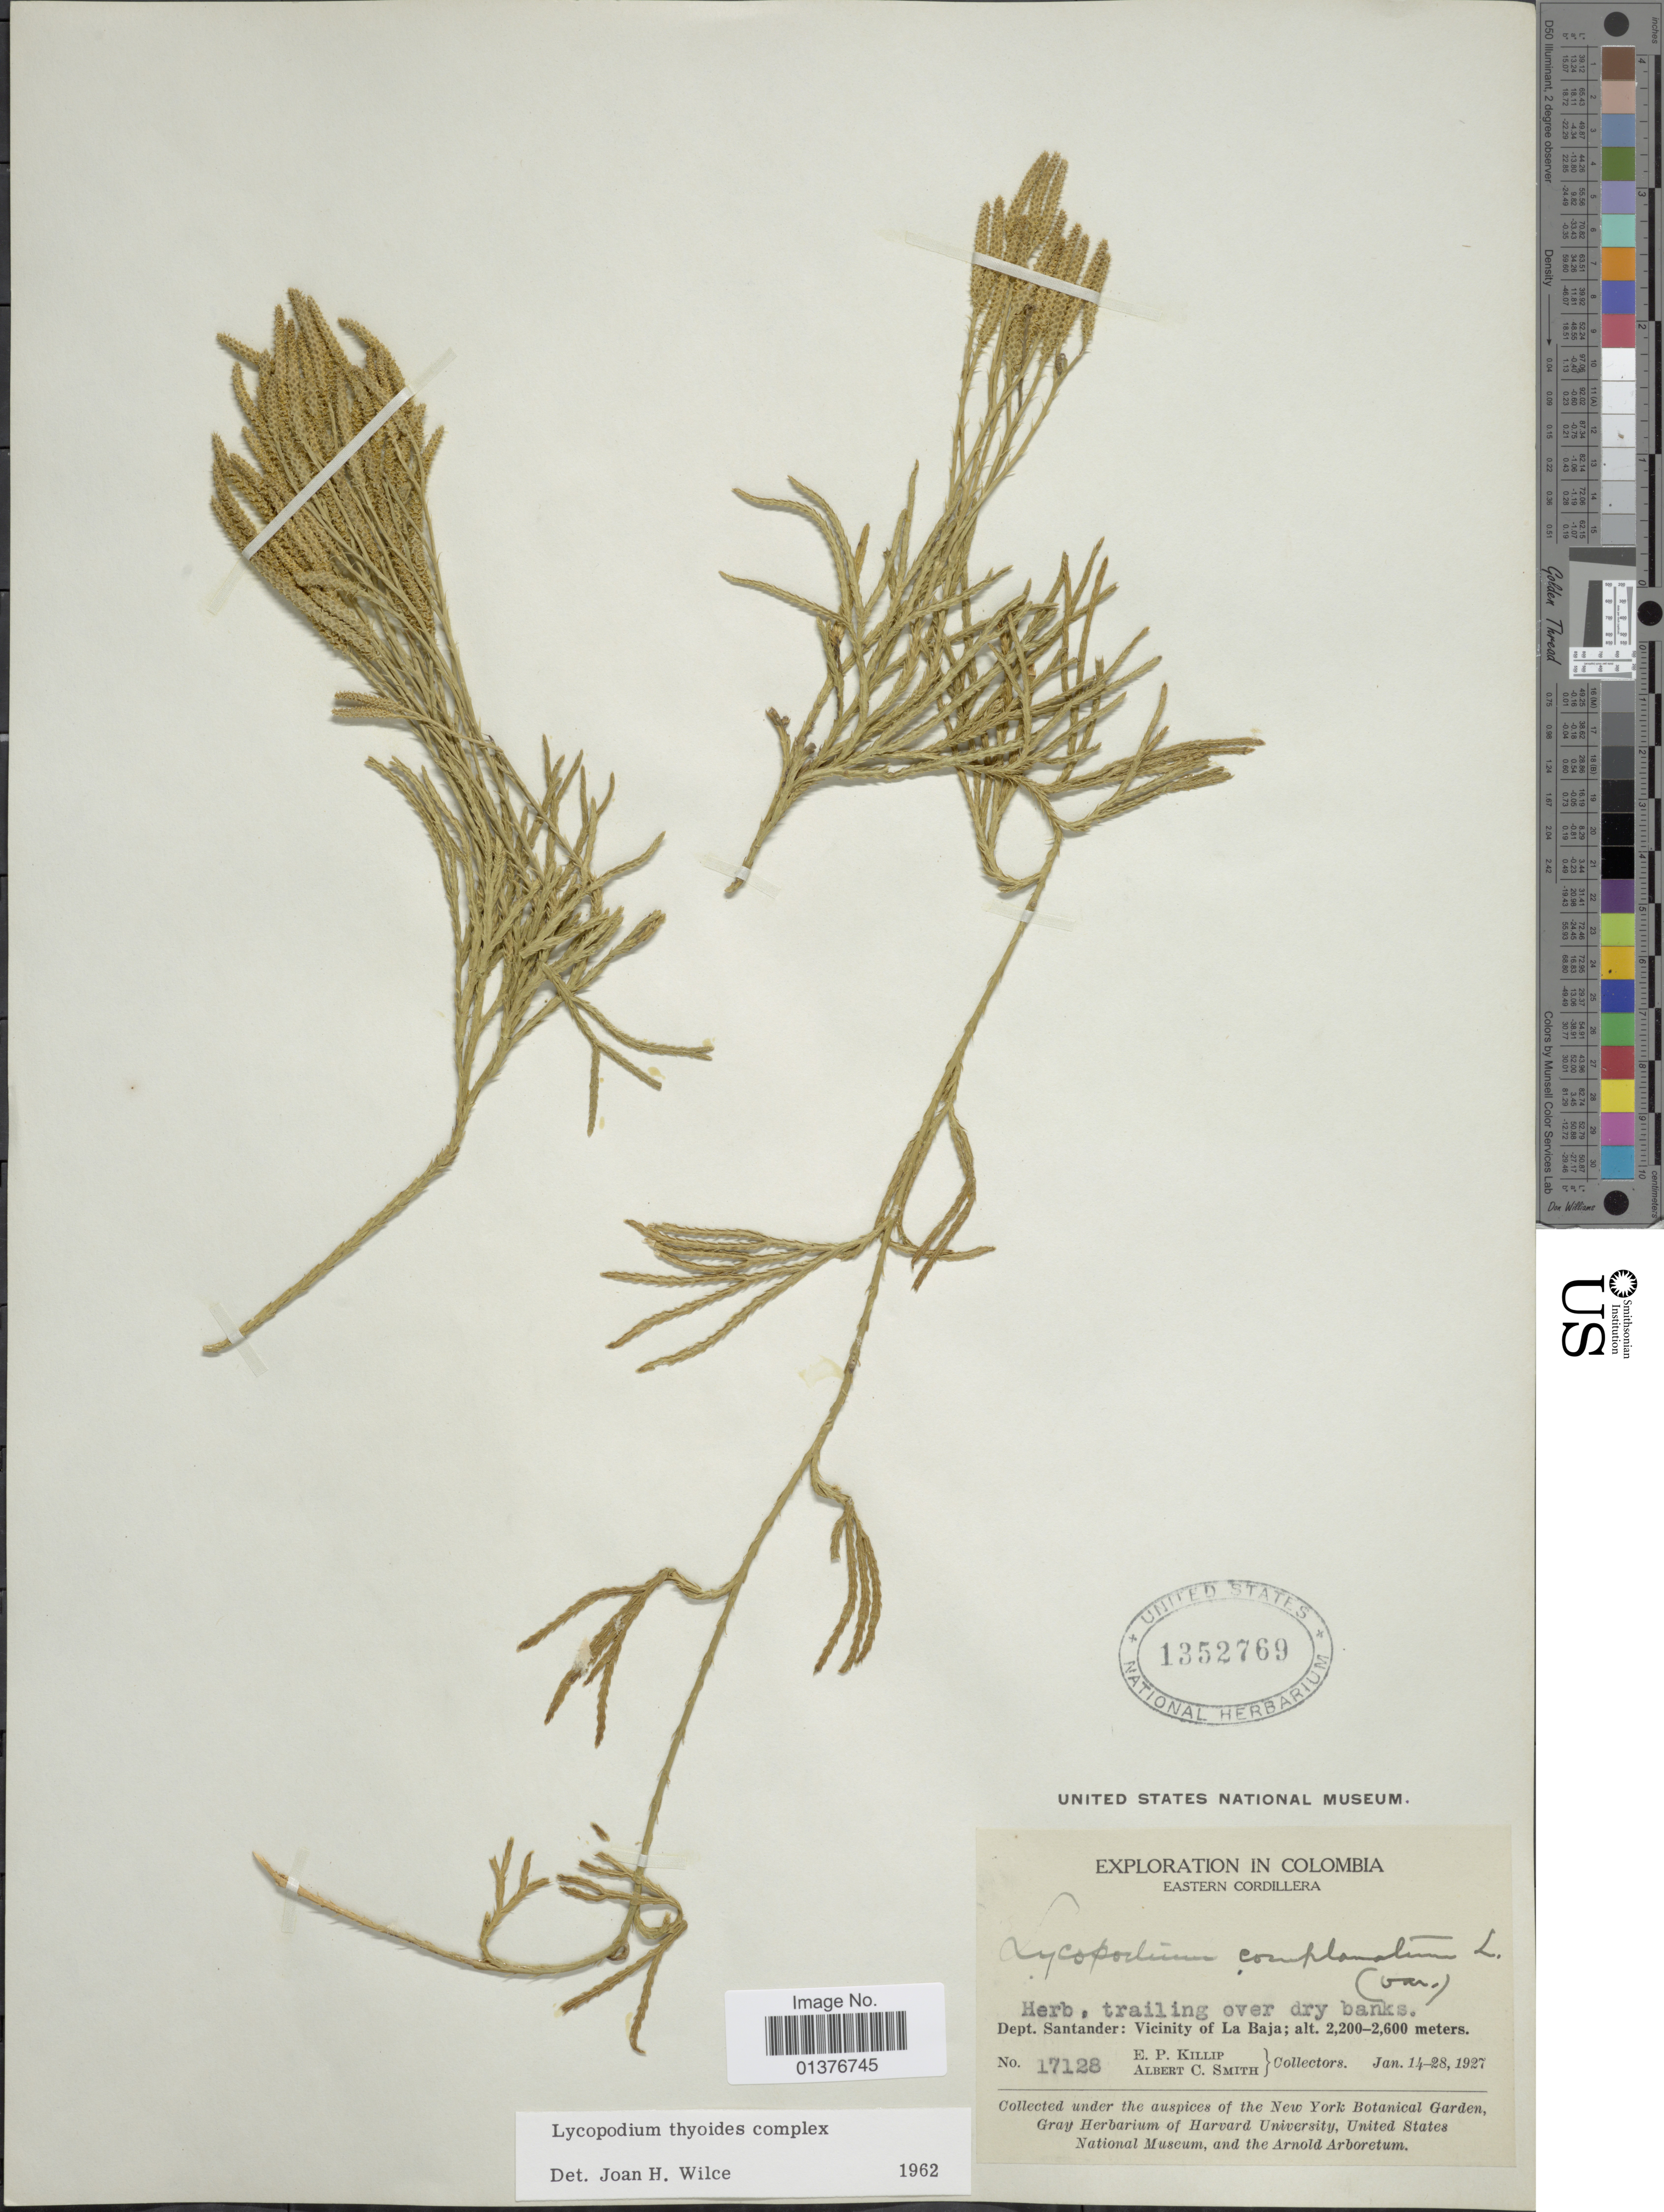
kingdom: Plantae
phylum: Tracheophyta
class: Lycopodiopsida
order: Lycopodiales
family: Lycopodiaceae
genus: Diphasiastrum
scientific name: Diphasiastrum thyoides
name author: (Humb. & Bonpl. ex Willd.) Holub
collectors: E. P. Killip & A. C. Smith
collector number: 17128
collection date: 1927-01-14/1927-01-28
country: Colombia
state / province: Santander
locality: Vicinity of La Baja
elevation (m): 2200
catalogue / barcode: US 1352769